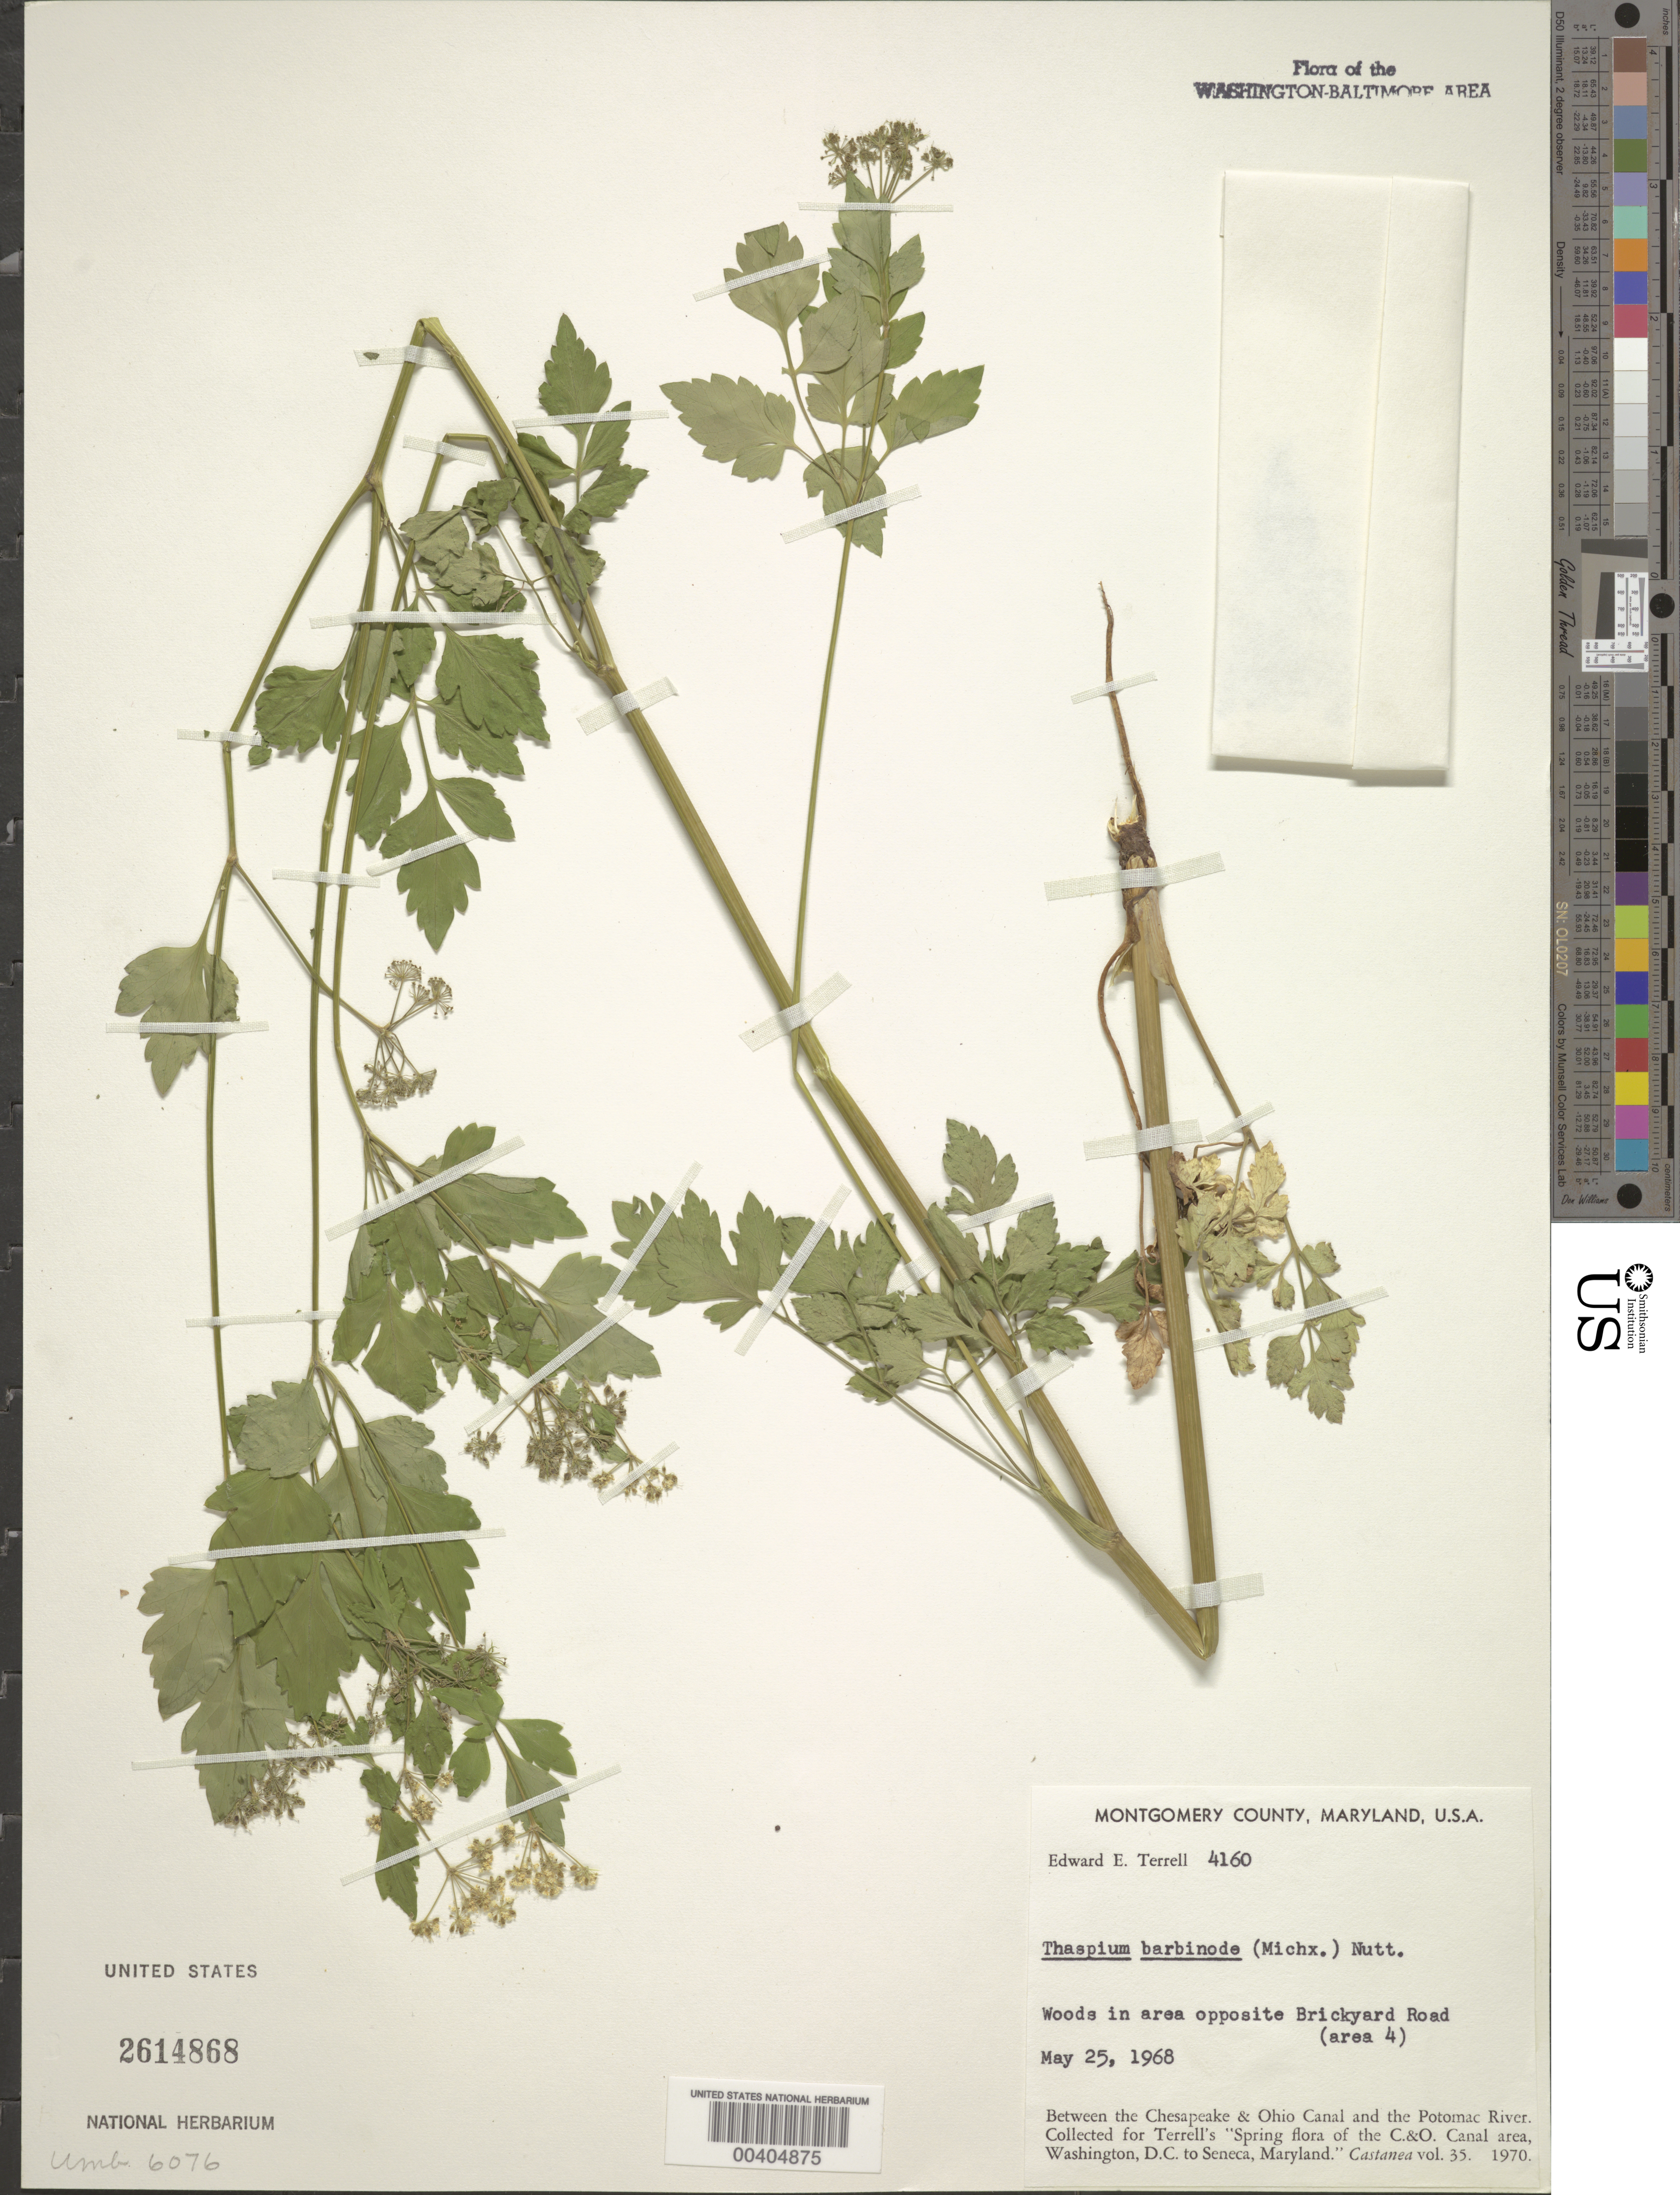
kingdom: Plantae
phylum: Tracheophyta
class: Magnoliopsida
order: Apiales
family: Apiaceae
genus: Thaspium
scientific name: Thaspium barbinode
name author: (Michx.) Nutt.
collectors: E. E. Terrell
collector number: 4160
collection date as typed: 25 May 1968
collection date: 1968-05-25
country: United States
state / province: Maryland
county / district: Montgomery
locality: opposite Brickyard Road C. & O. Canal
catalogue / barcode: US 2614868